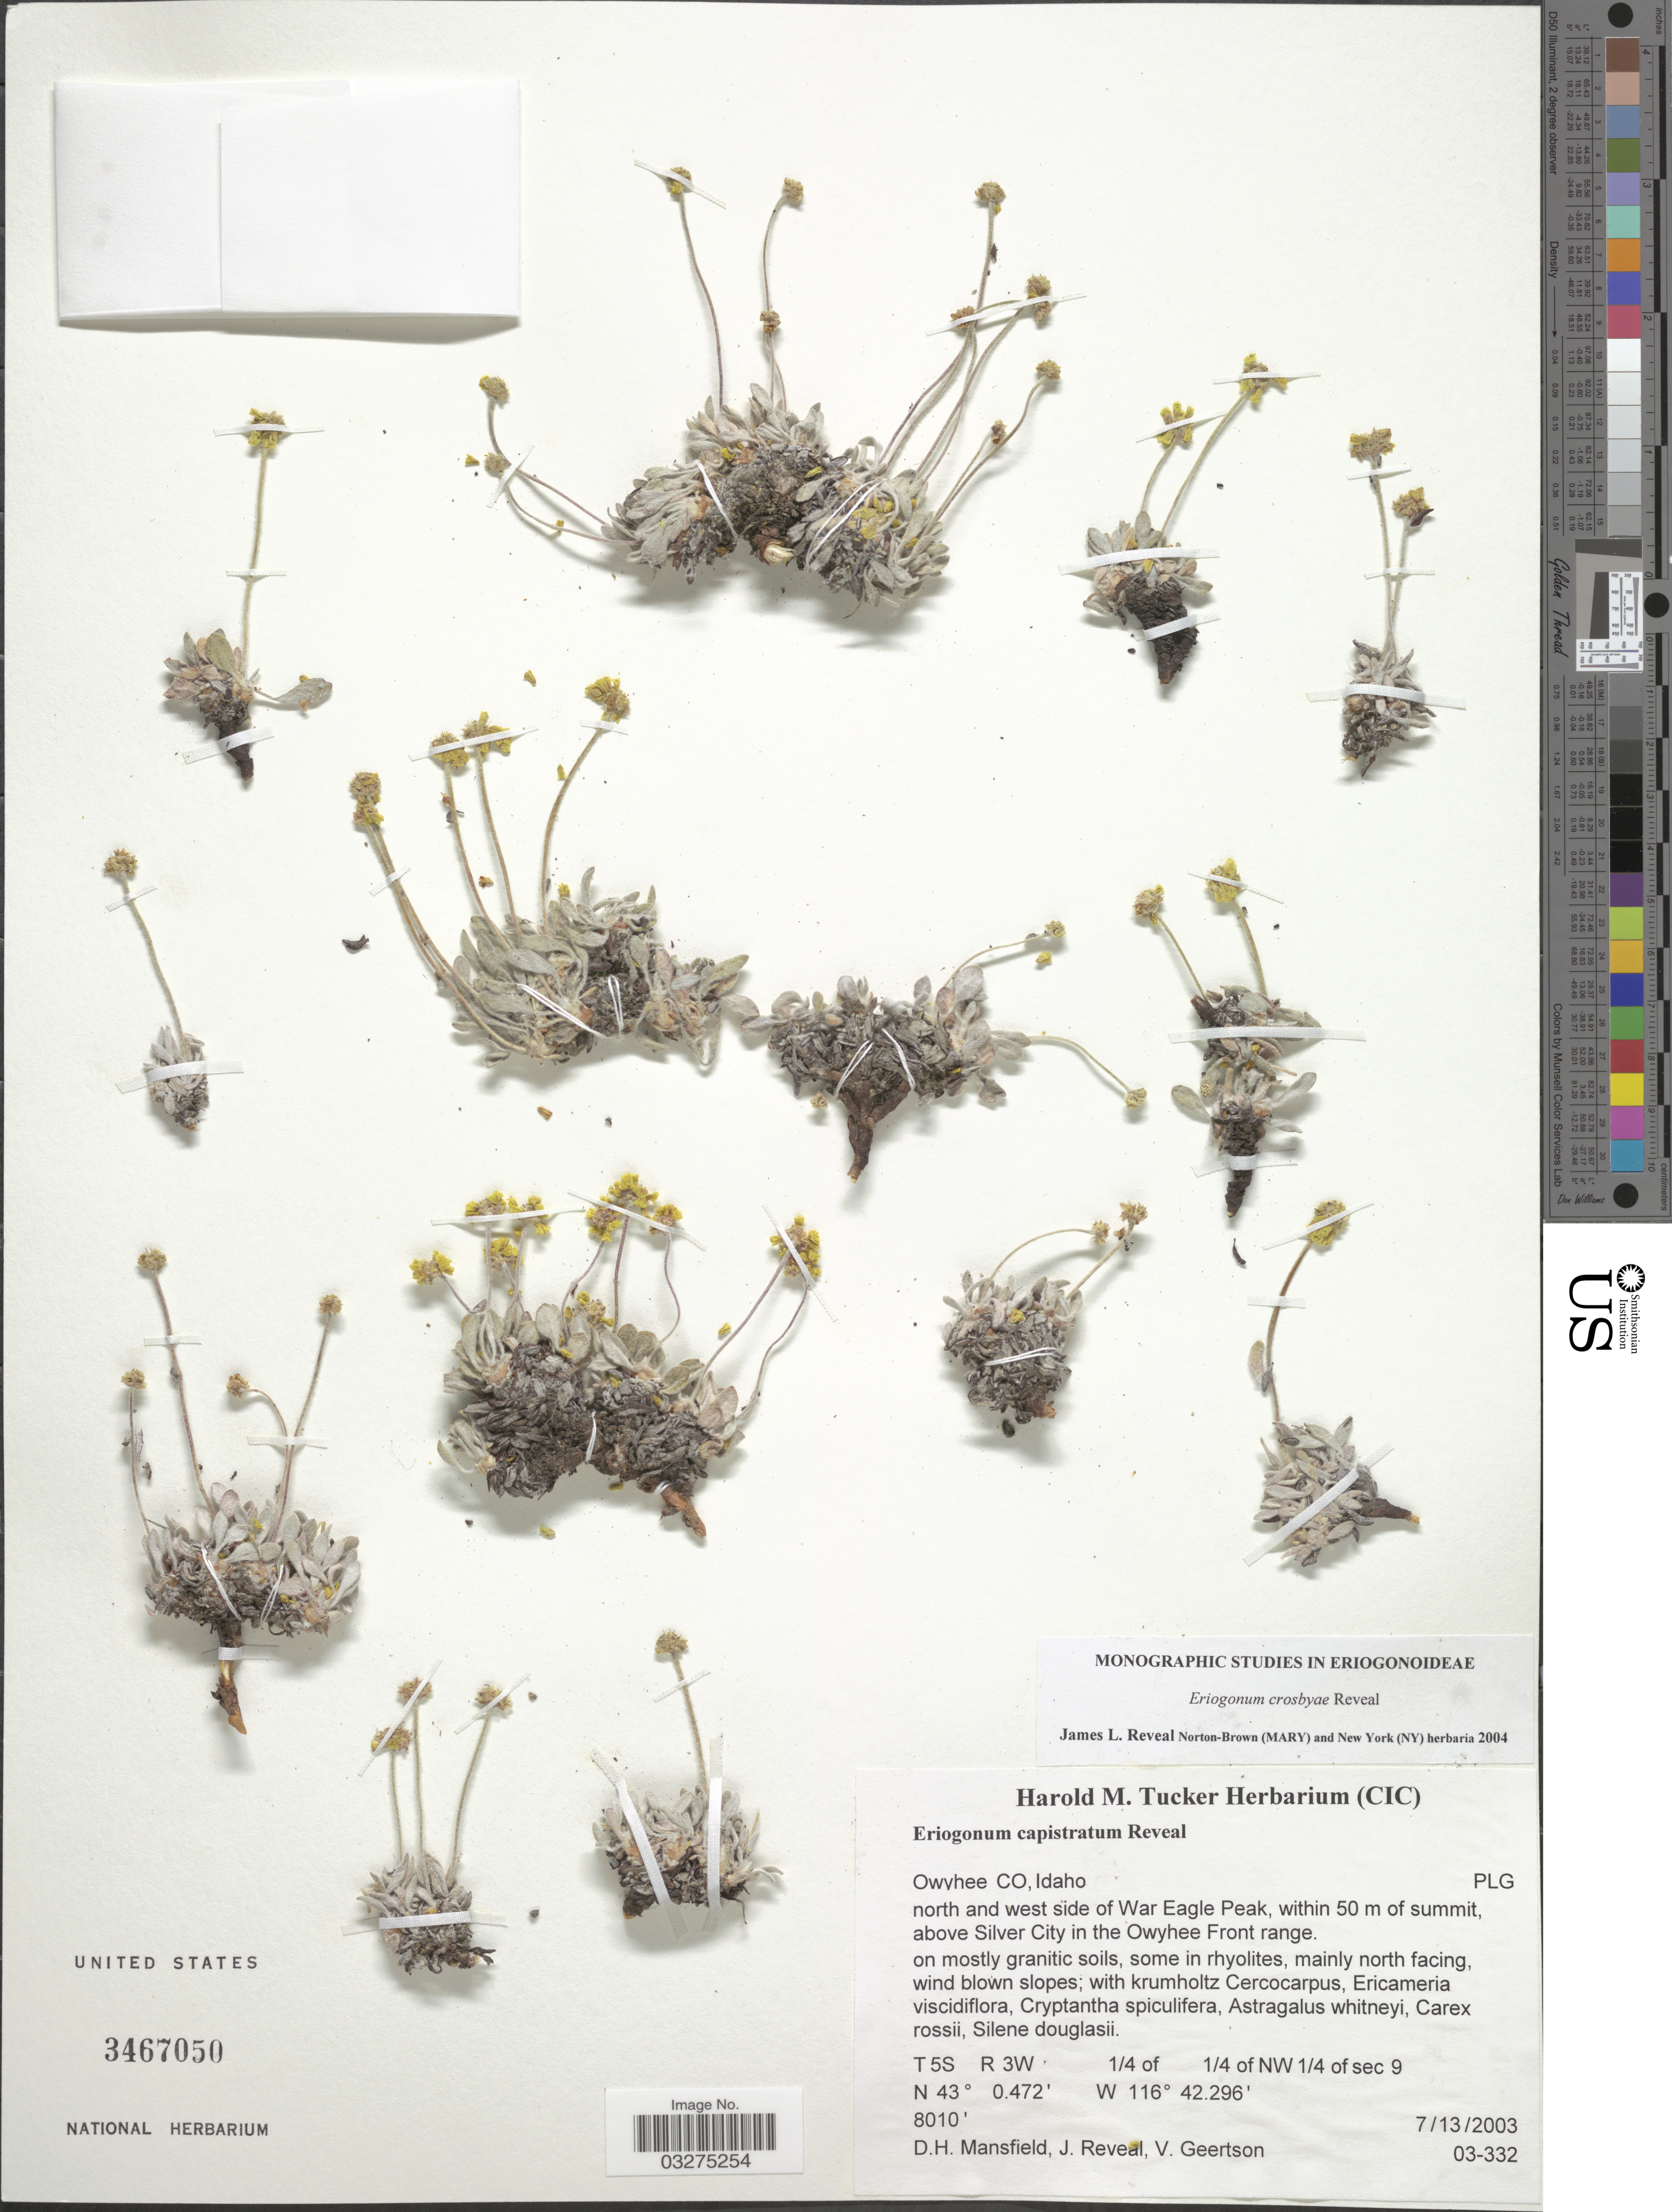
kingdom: Plantae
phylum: Tracheophyta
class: Magnoliopsida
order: Caryophyllales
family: Polygonaceae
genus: Eriogonum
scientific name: Eriogonum capistratum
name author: Reveal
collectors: D. Mansfield, J. Reveal & V. Geertson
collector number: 03-332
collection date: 2003-07-13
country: United States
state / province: Idaho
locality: Owyhee CO, north and west side of War Eagle Peak, within 50 m of summit, above Silver City in the Owyhee Front range. T 5S R 3W ¼ of ¼ of NW ¼ of sec 9.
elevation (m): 2441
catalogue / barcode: US 3467050